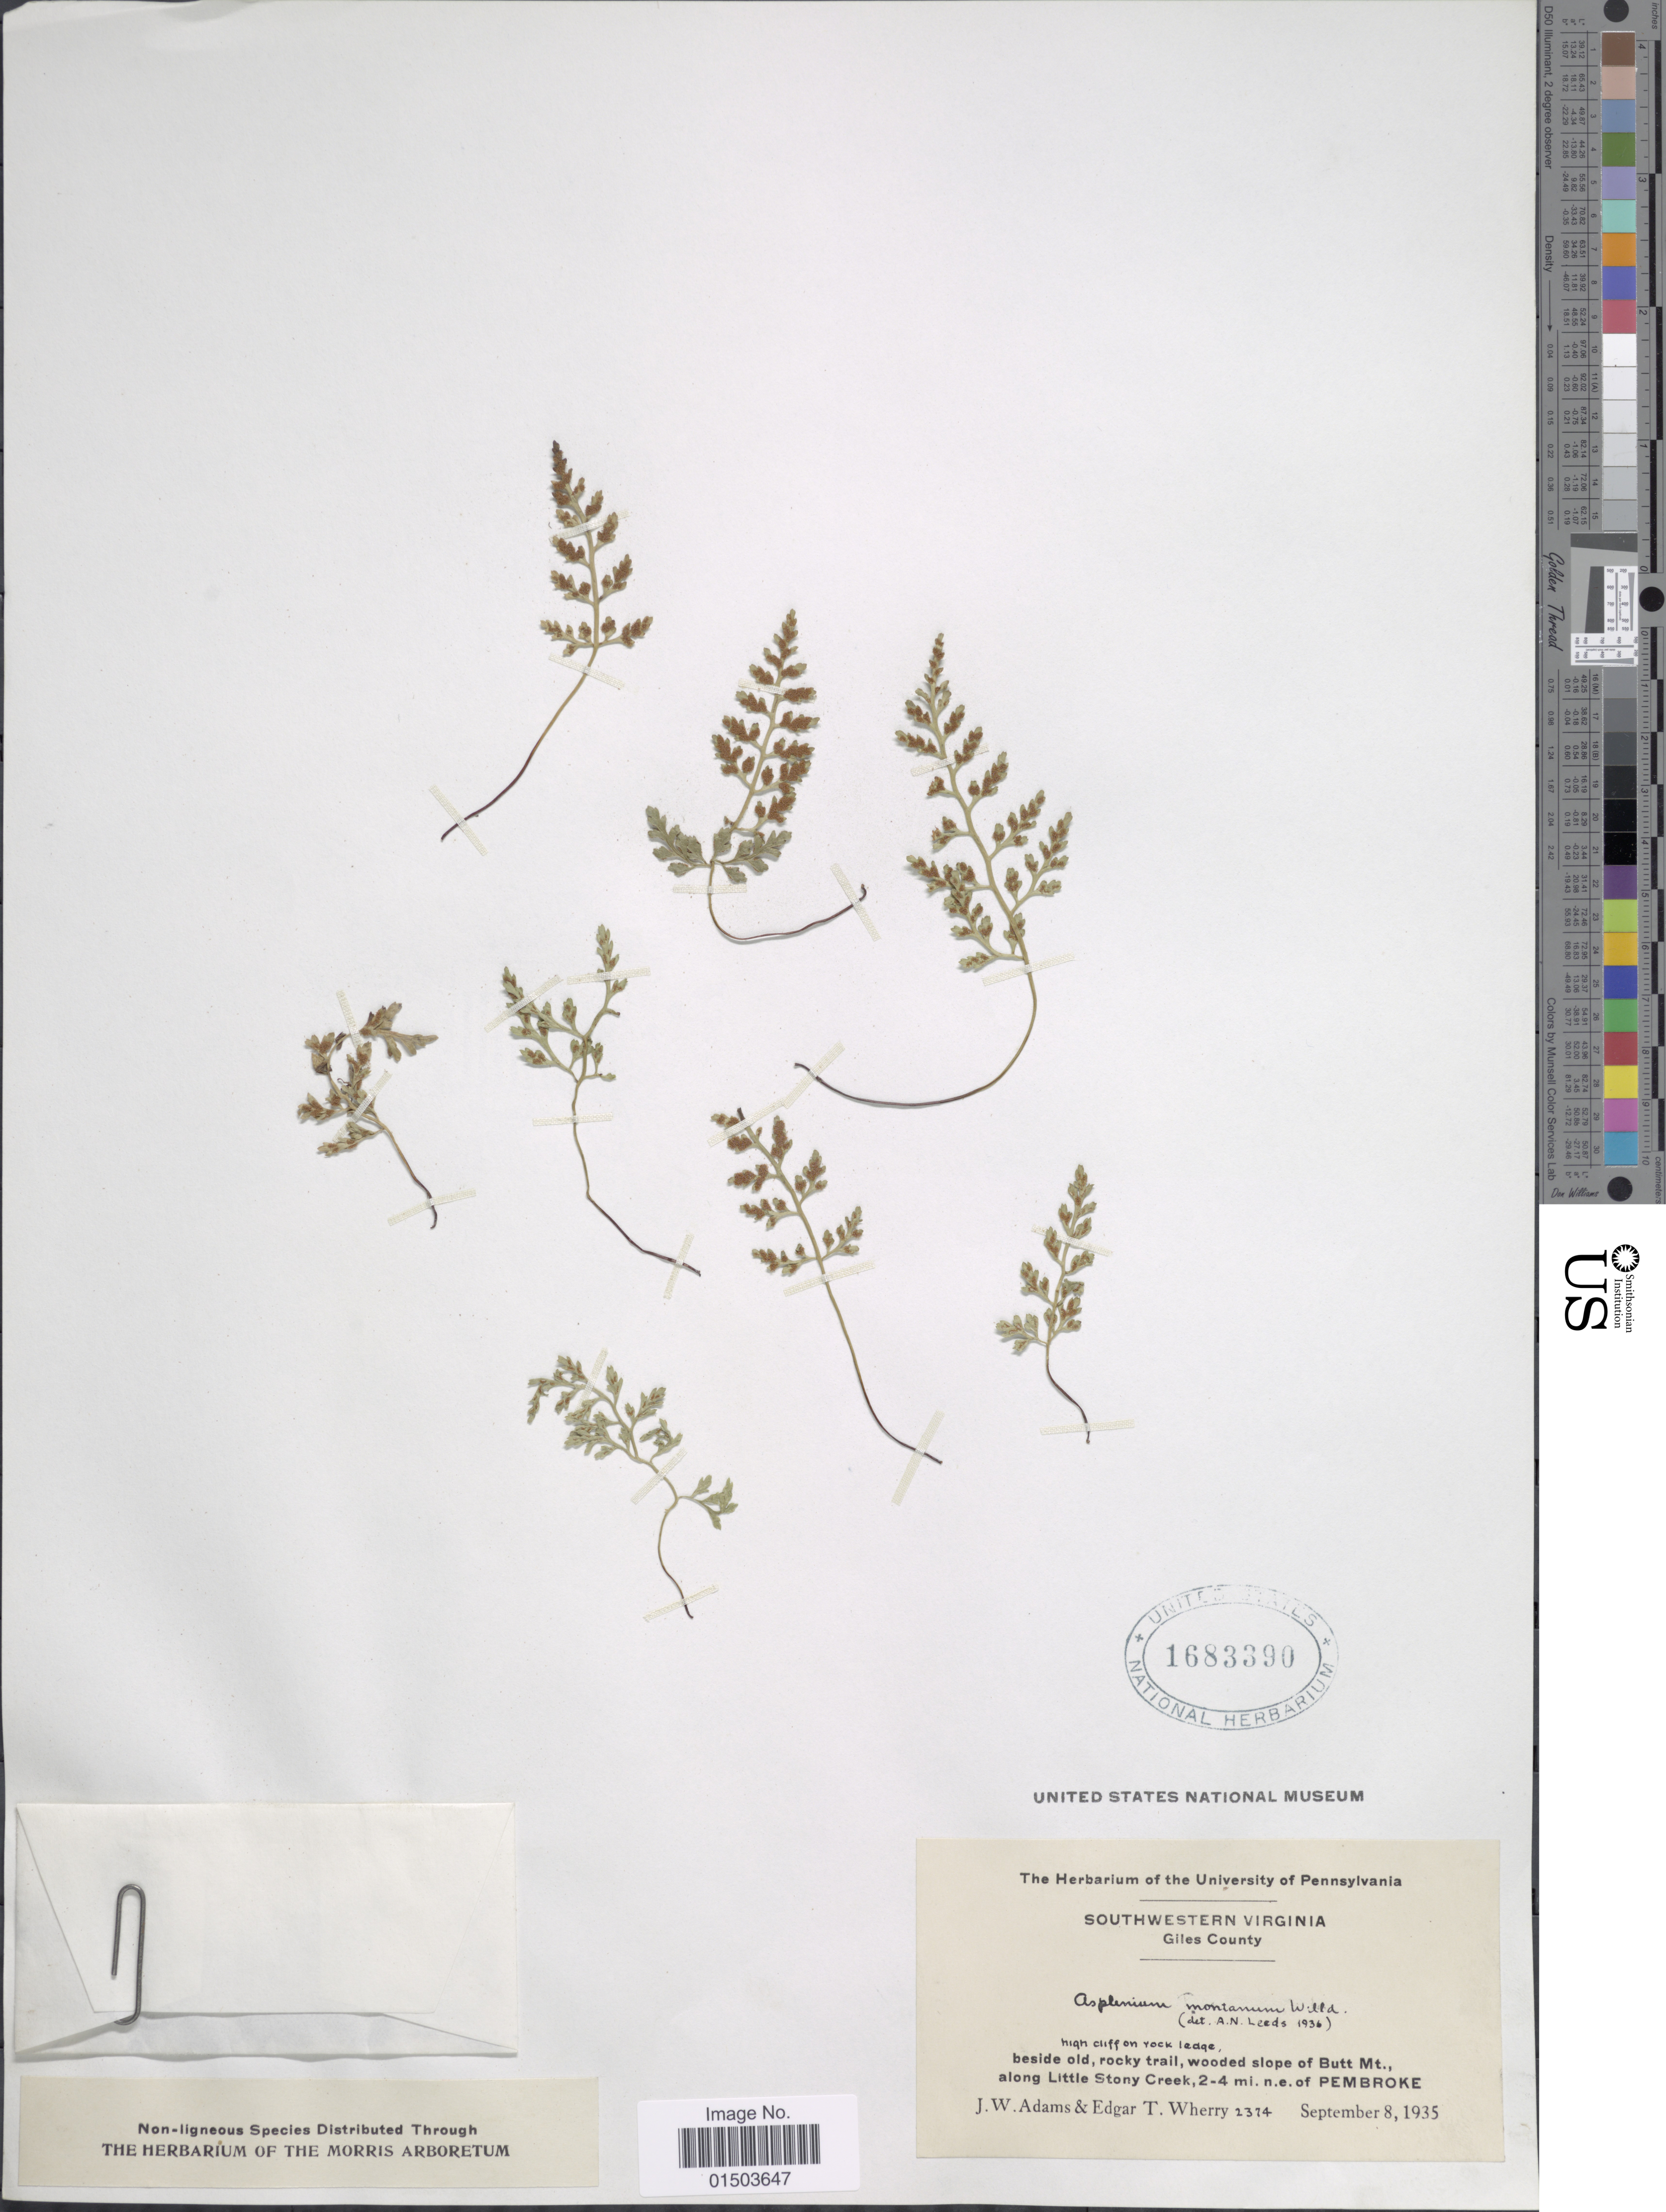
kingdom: Plantae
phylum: Tracheophyta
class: Polypodiopsida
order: Polypodiales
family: Aspleniaceae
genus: Asplenium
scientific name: Asplenium montanum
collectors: J. Adams & E. T. Wherry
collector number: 2374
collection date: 1935-09-08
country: United States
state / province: Virginia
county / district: Giles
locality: Southwestern Virginia, Giles County. Beside old, rocky trail, wooded slope of Butt Mt., along Little Stony Creek, 2-4 mi. n.e of Pembroke,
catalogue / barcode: US 1683390